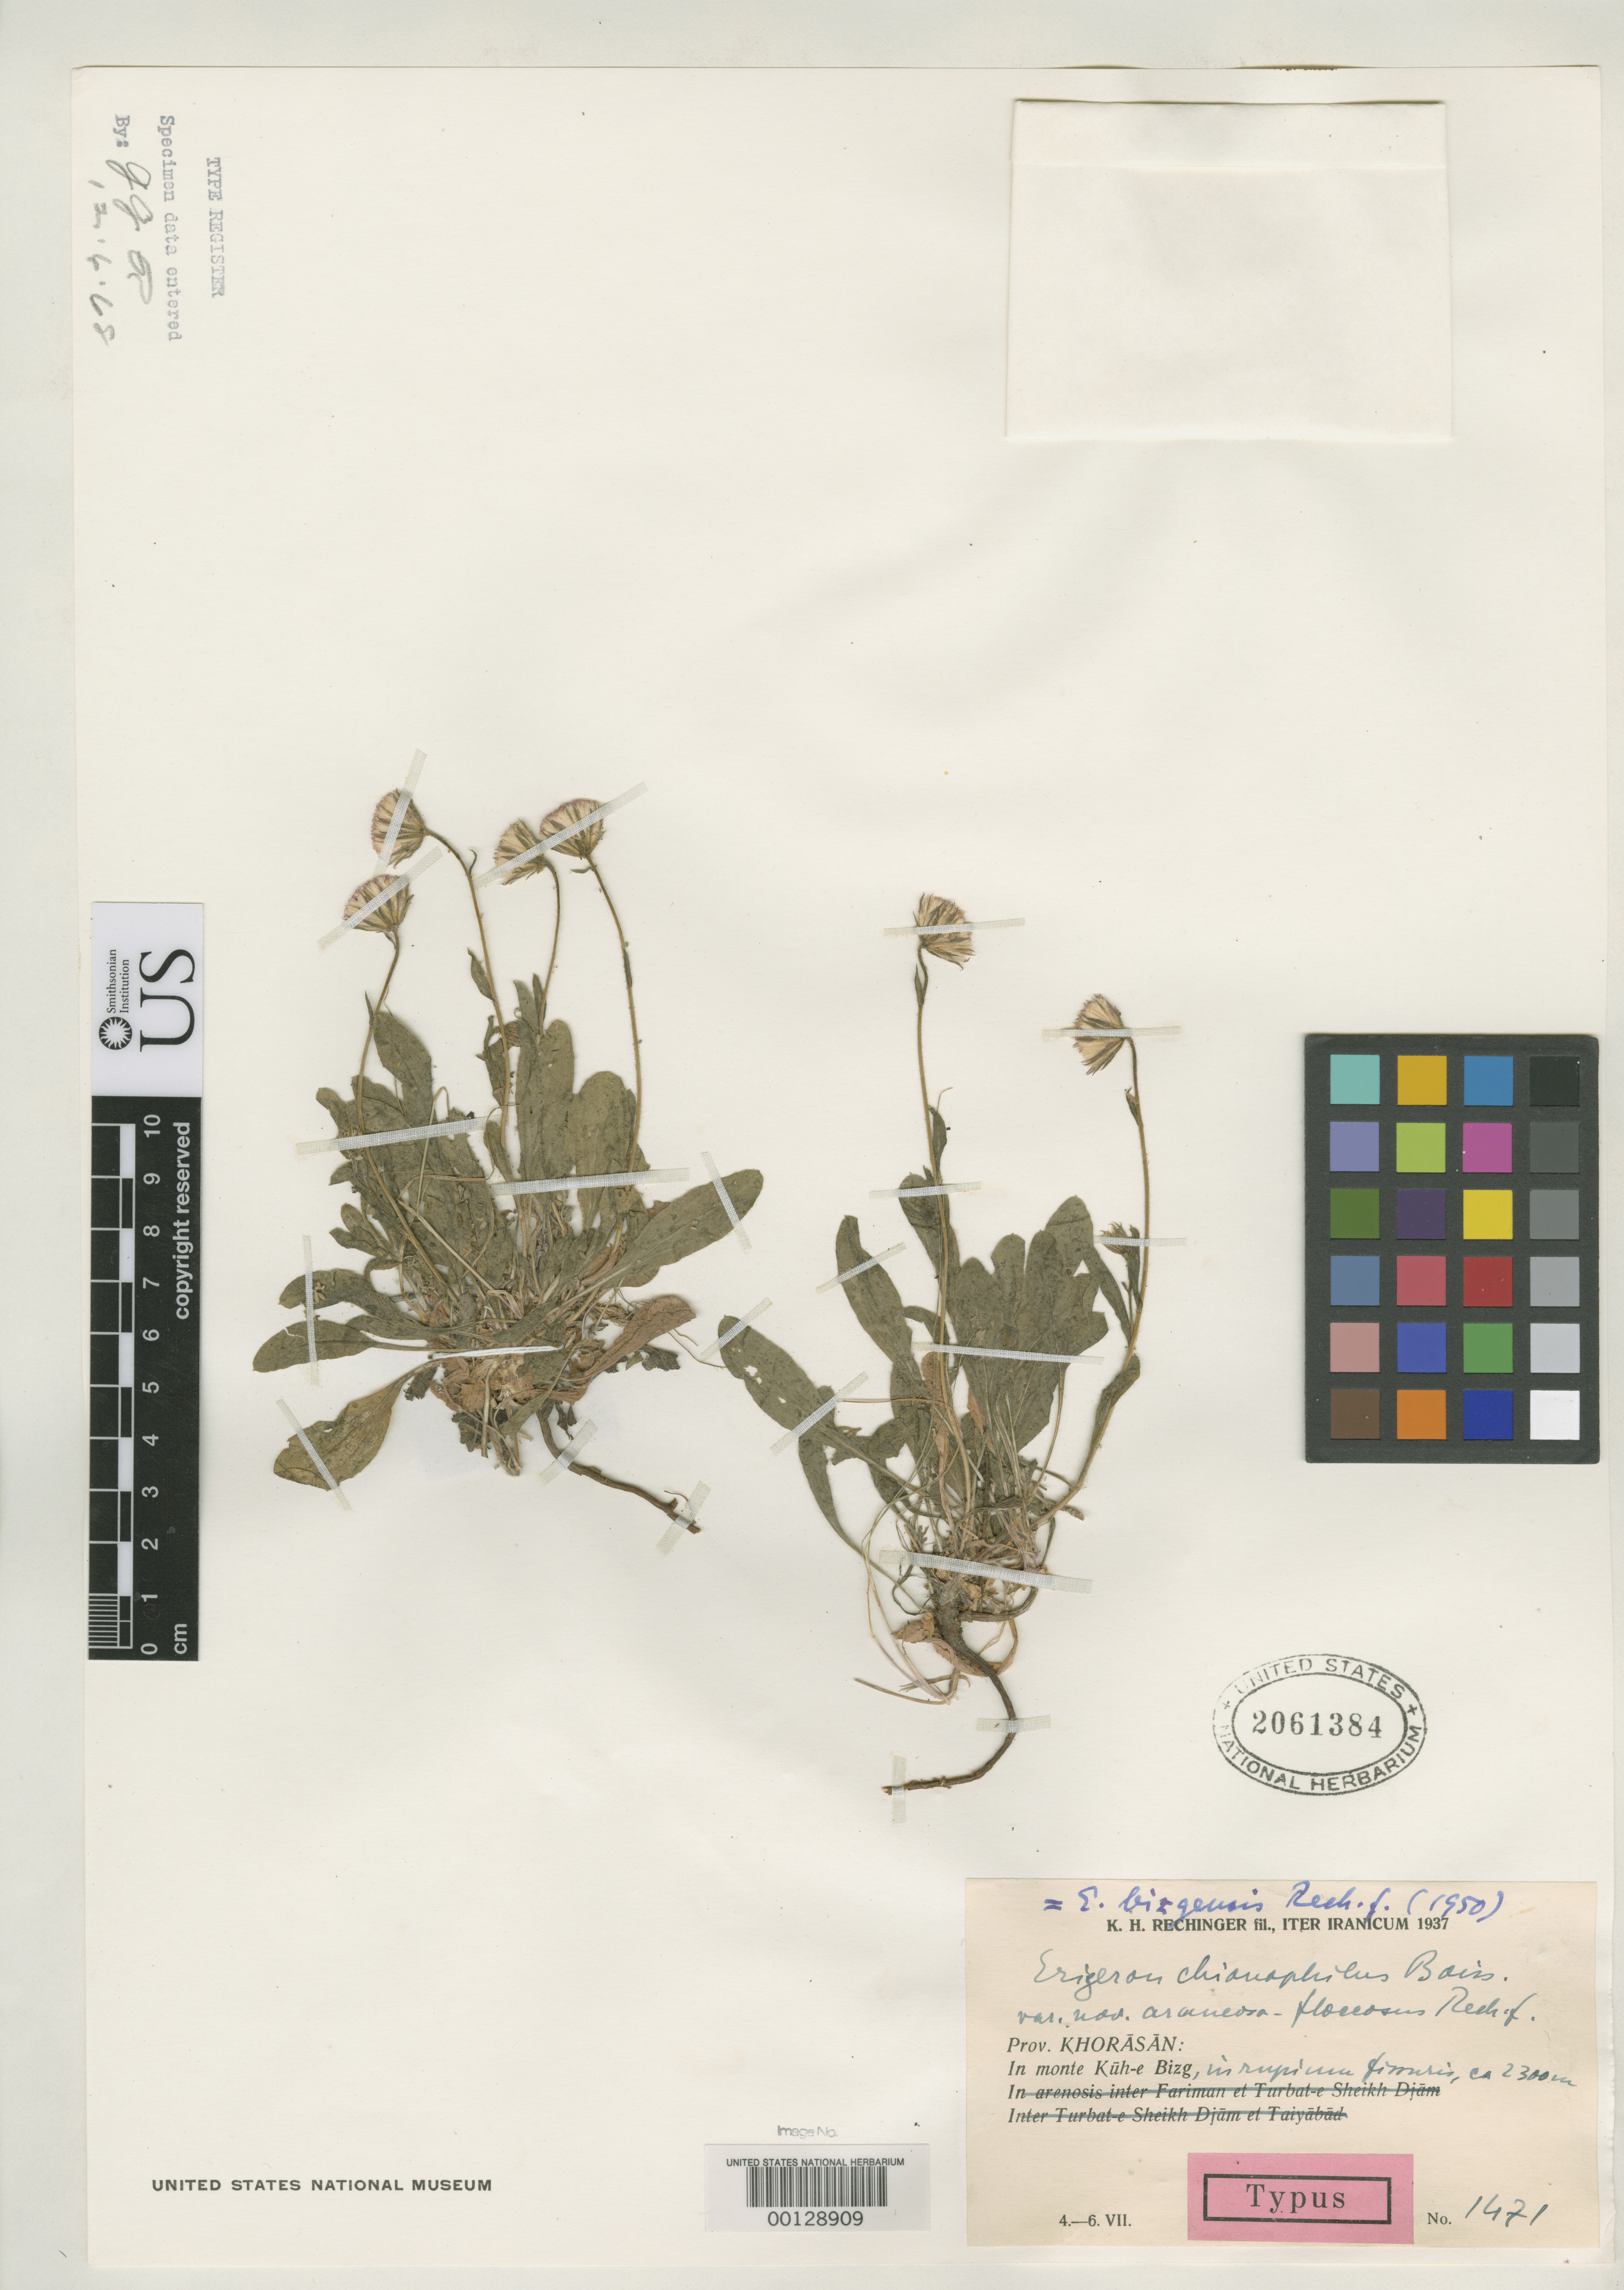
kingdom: Plantae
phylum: Tracheophyta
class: Magnoliopsida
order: Asterales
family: Asteraceae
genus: Erigeron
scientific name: Erigeron chionophilus var. araneoso-floccus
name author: Rech. f.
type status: Isotype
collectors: K. H. Rechinger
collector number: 1471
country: Iran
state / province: Khorasan [obsolete]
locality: Mt. Kuh-e Bizg.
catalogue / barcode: US 2061384